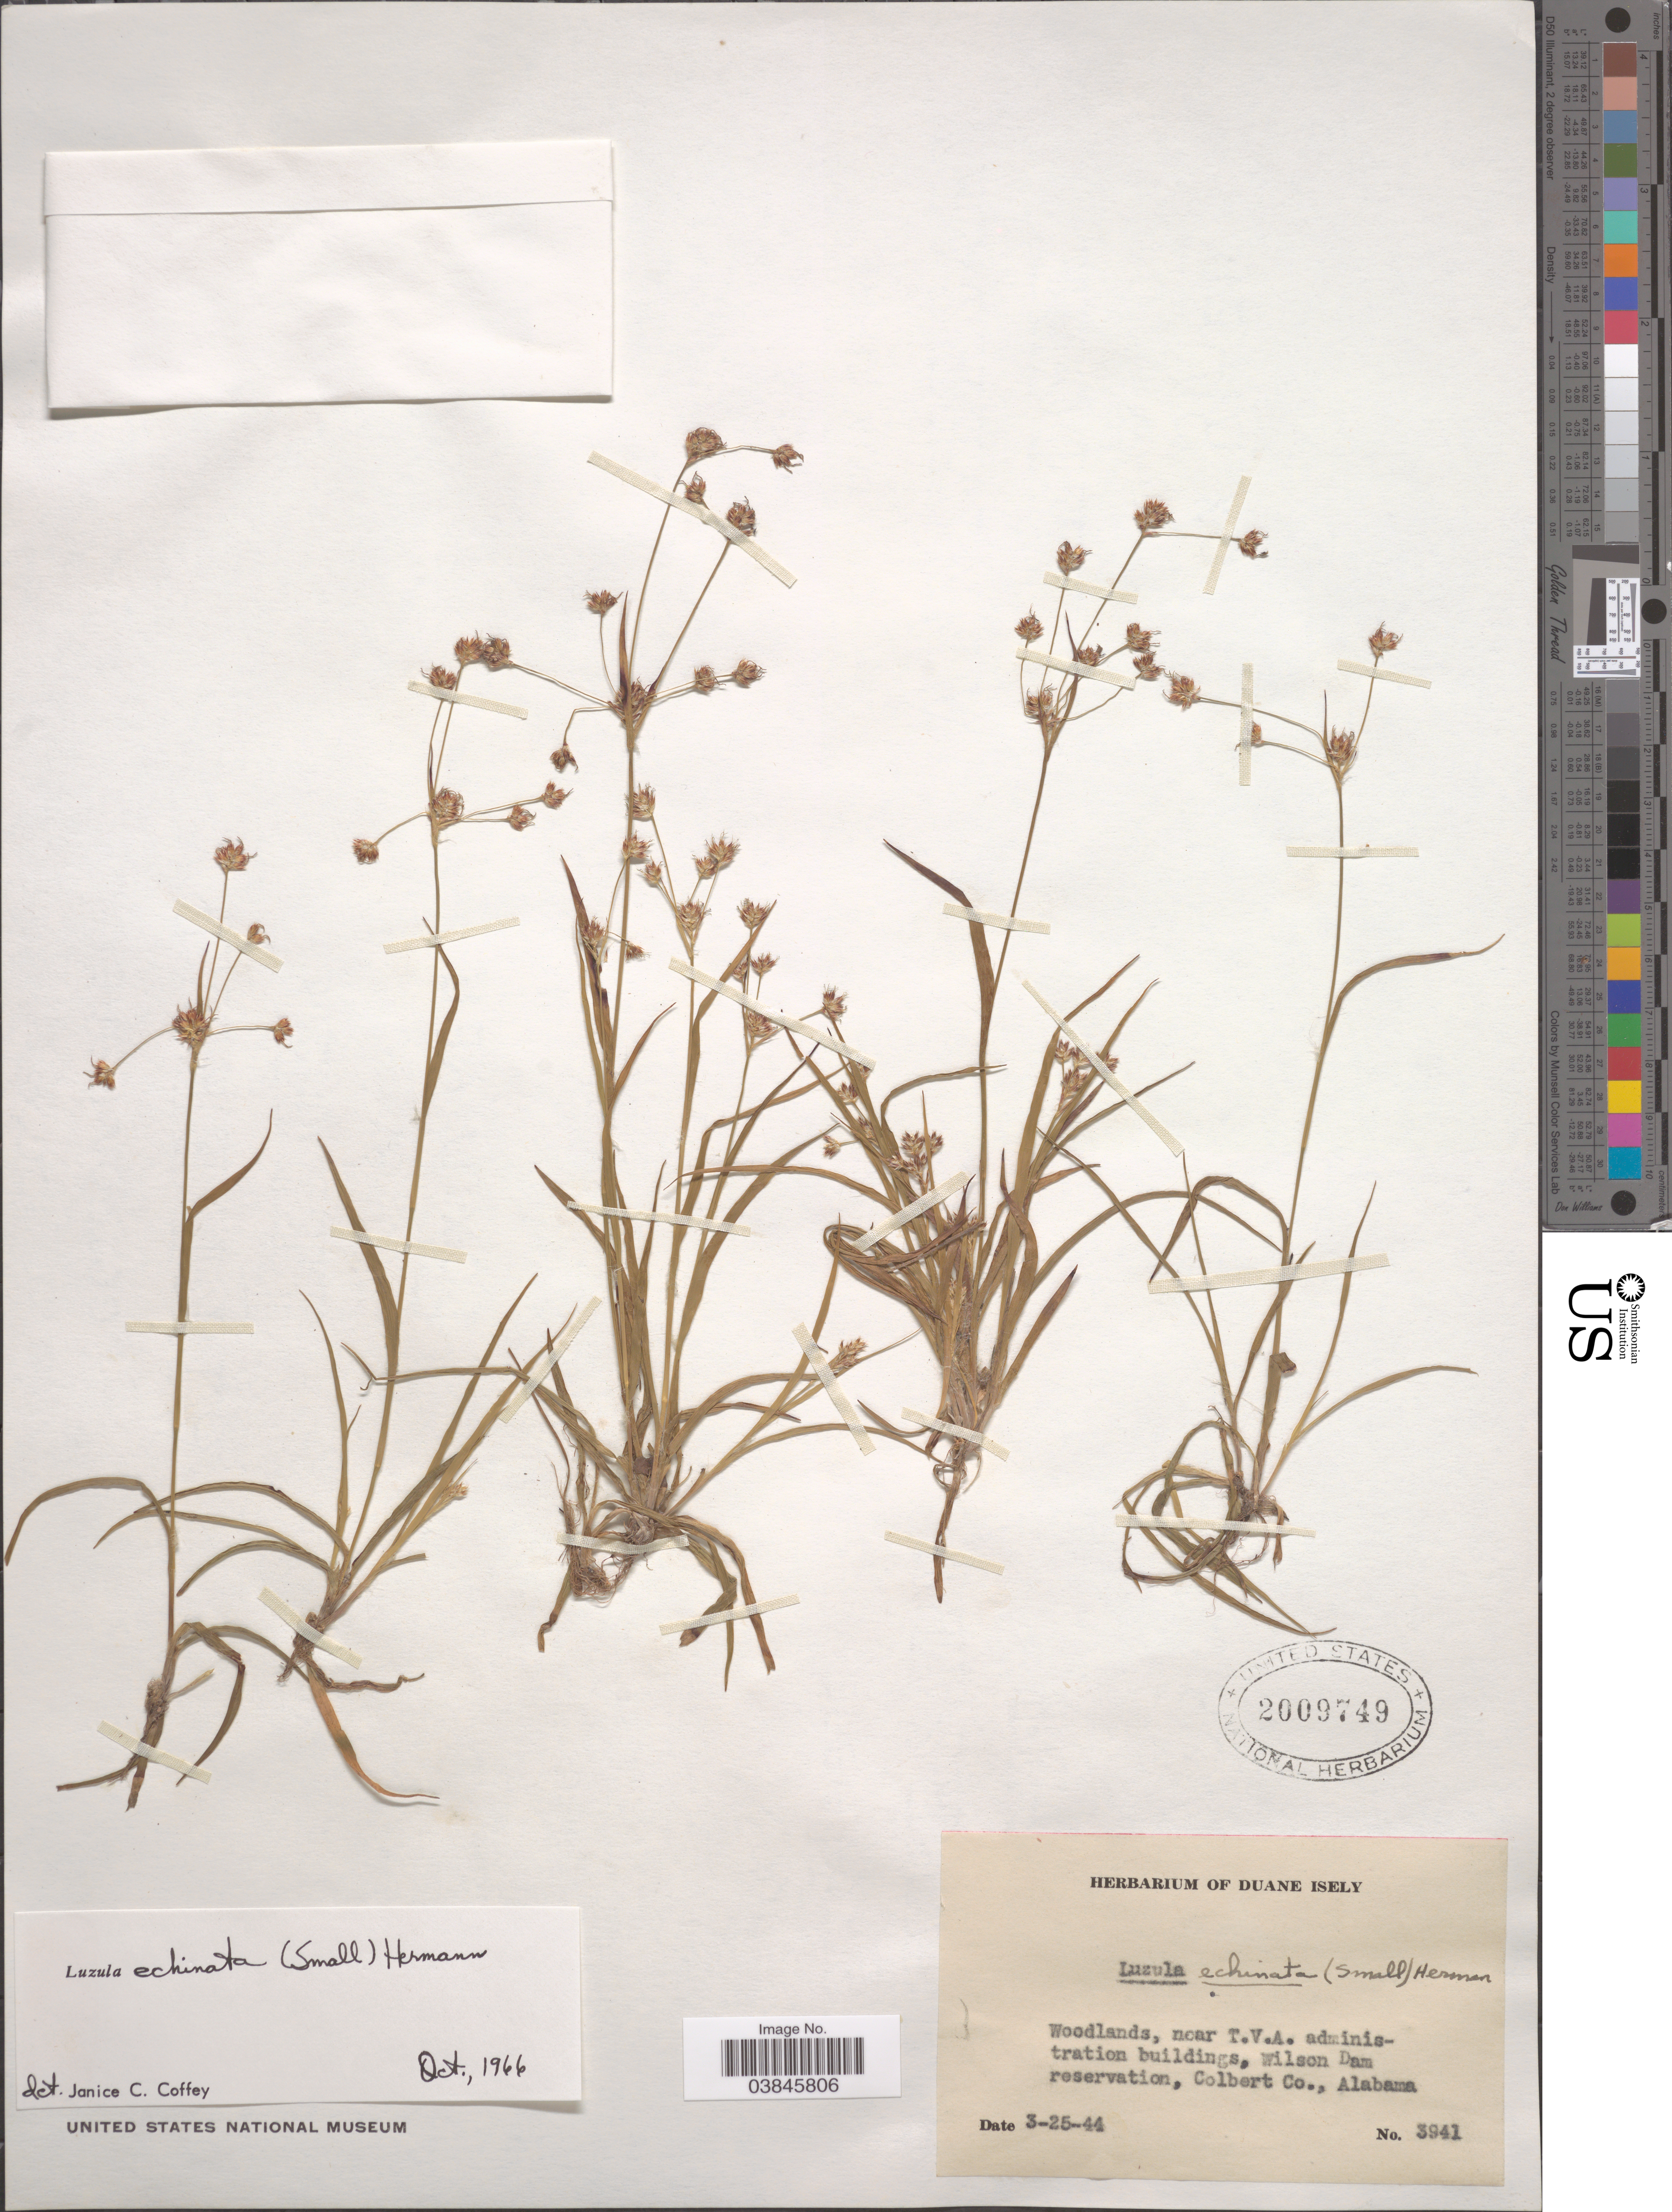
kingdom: Plantae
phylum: Tracheophyta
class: Liliopsida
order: Poales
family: Juncaceae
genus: Luzula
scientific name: Luzula echinata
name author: (Small) F.J. Herm.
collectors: ex. herb. Duane Isely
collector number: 3941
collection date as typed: Transcribed d/m/y: 25/3/44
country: United States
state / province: Alabama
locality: Woodlands, near T.V.A. administration buildings, Wilson Dam reservation, Colbert Co.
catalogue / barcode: US 2009749